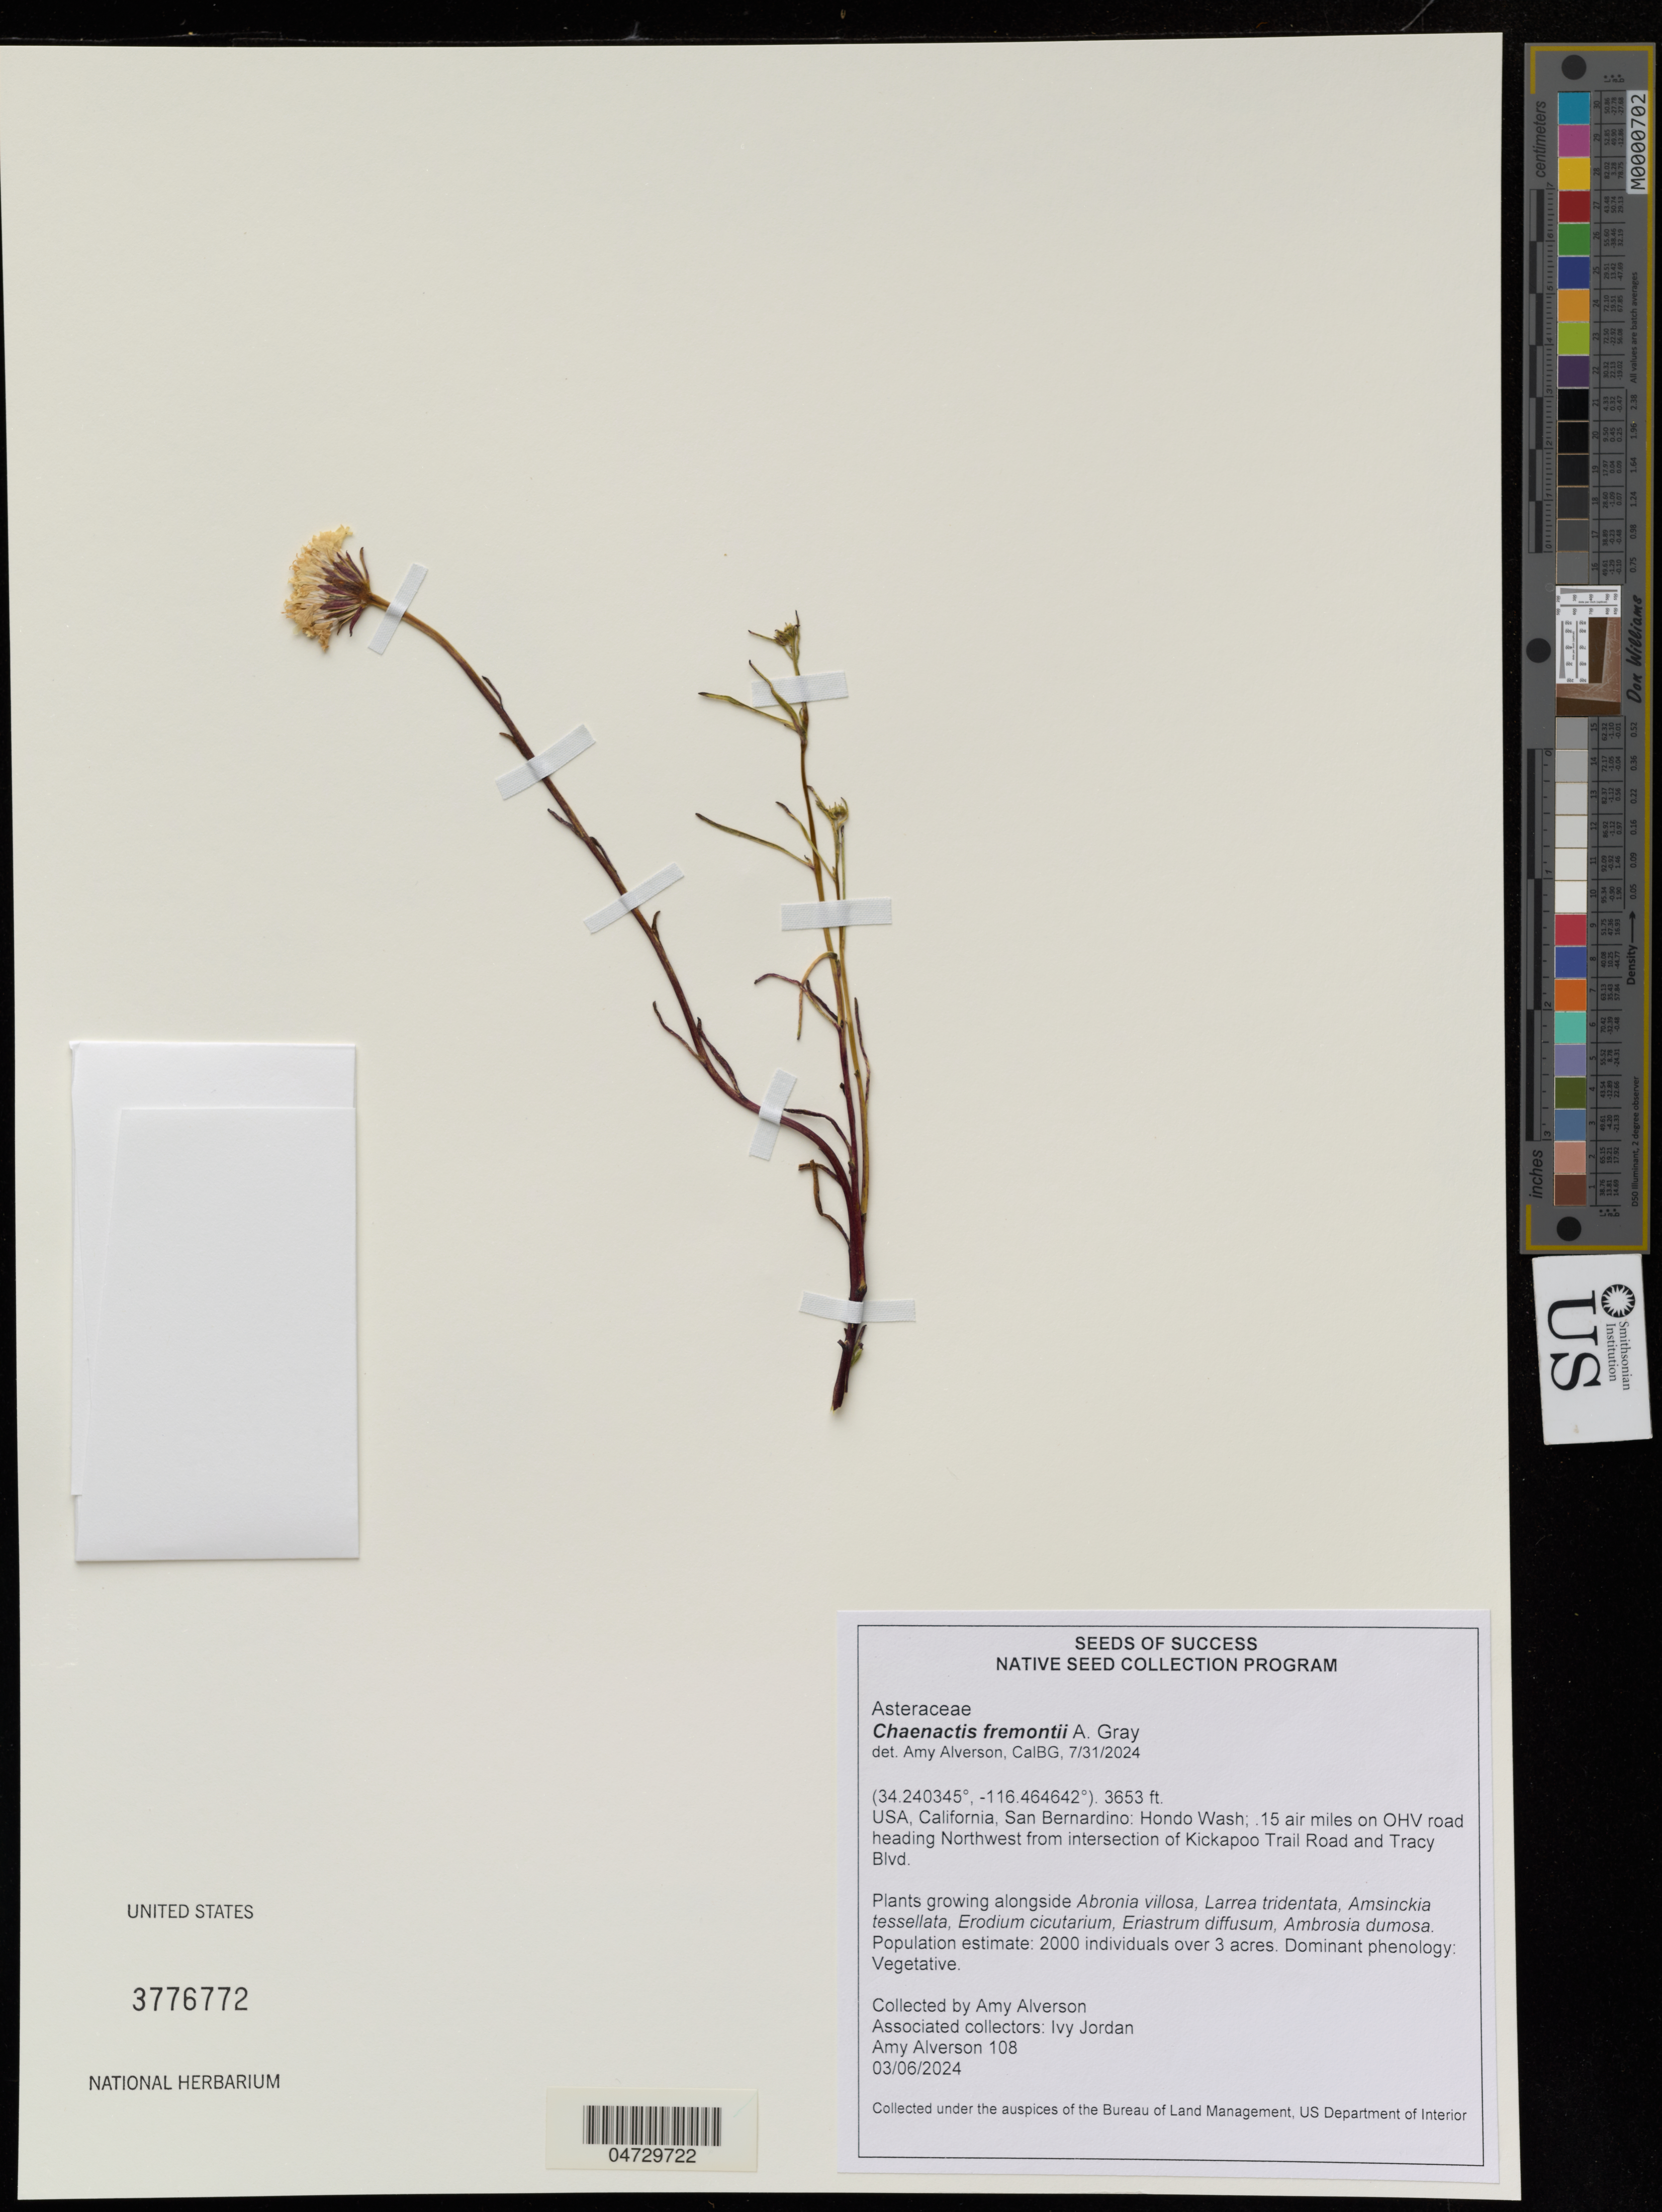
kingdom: Plantae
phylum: Tracheophyta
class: Magnoliopsida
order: Asterales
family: Asteraceae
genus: Chaenactis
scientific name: Chaenactis fremontii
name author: A. Gray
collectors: A. Alverson & I. Jordan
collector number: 108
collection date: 2024-03-06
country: United States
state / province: California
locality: San Bernardino: Hondo Wash; . 15 air miles on OHV road heading Northwest from intersection of Kickapoo Trail Road and Tracy Blvd.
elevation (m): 1113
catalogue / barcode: US 3776772